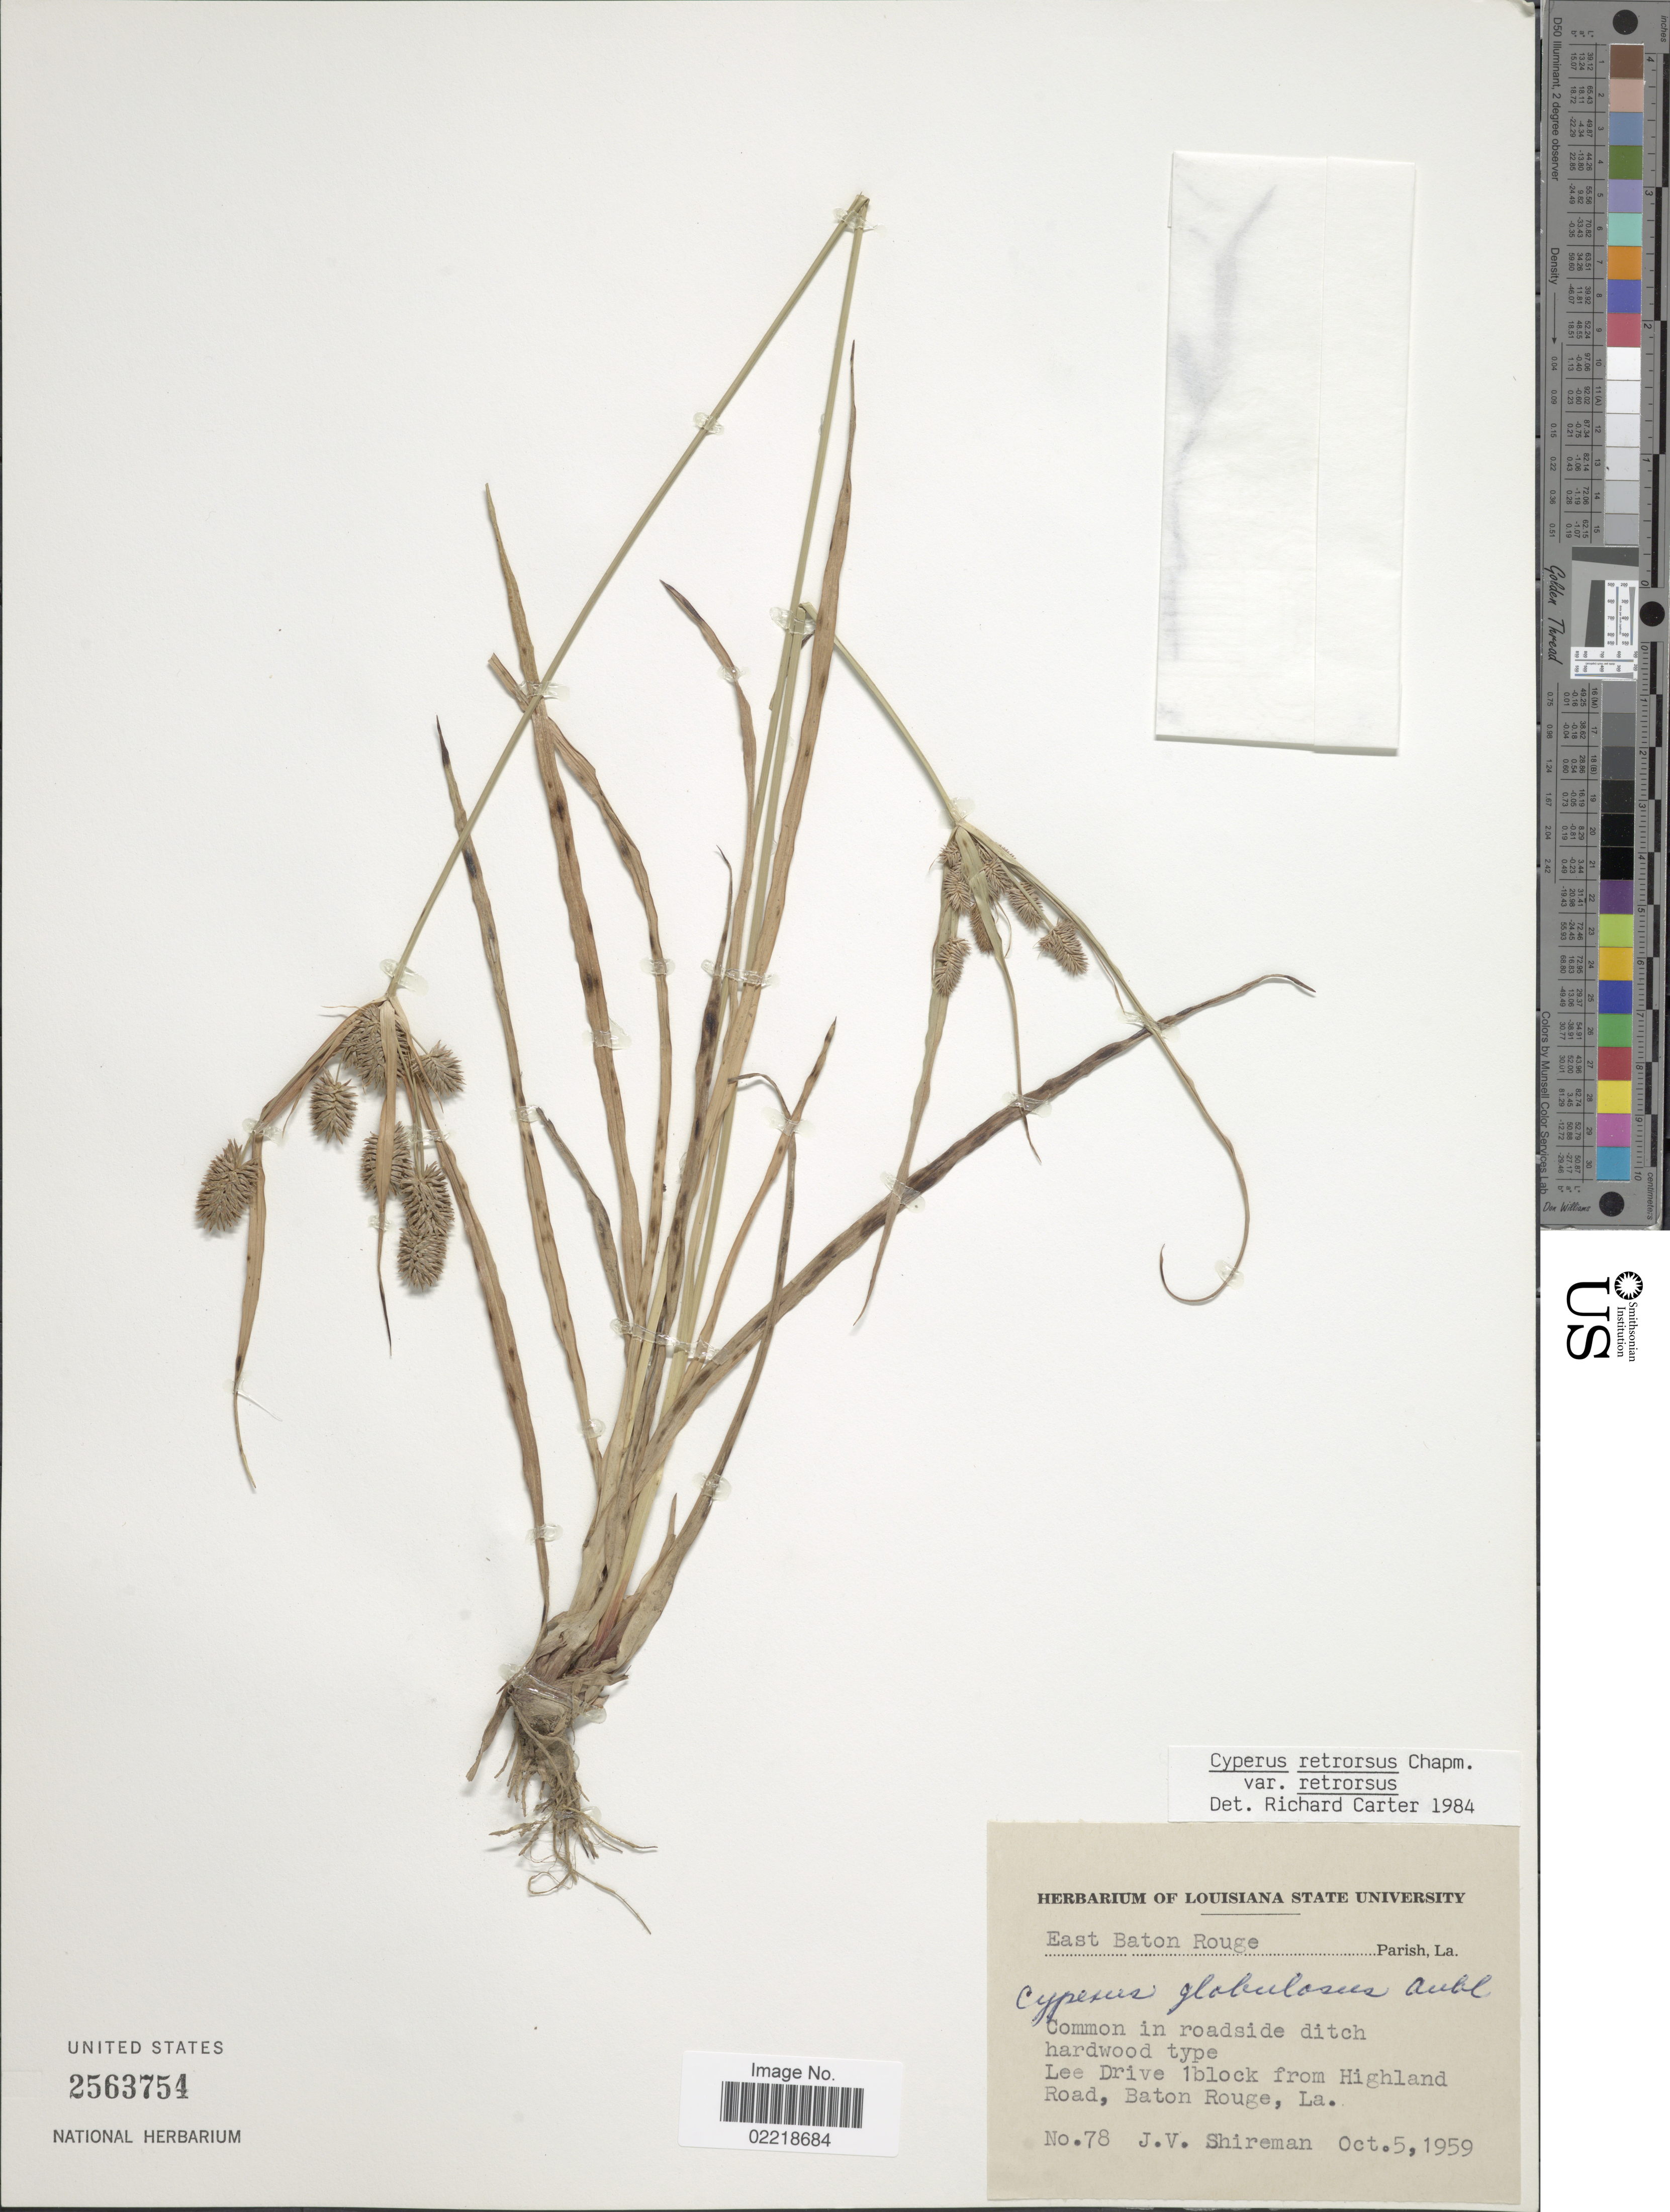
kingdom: Plantae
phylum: Tracheophyta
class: Liliopsida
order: Poales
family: Cyperaceae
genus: Cyperus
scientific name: Cyperus retrorsus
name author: Chapm.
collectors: J. Shireman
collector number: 78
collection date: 1959-10-05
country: United States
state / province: Louisiana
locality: East Baton Rouge Parish. Lee Drive 1 block from Highland Road, Baton Rouge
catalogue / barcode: US 2563754